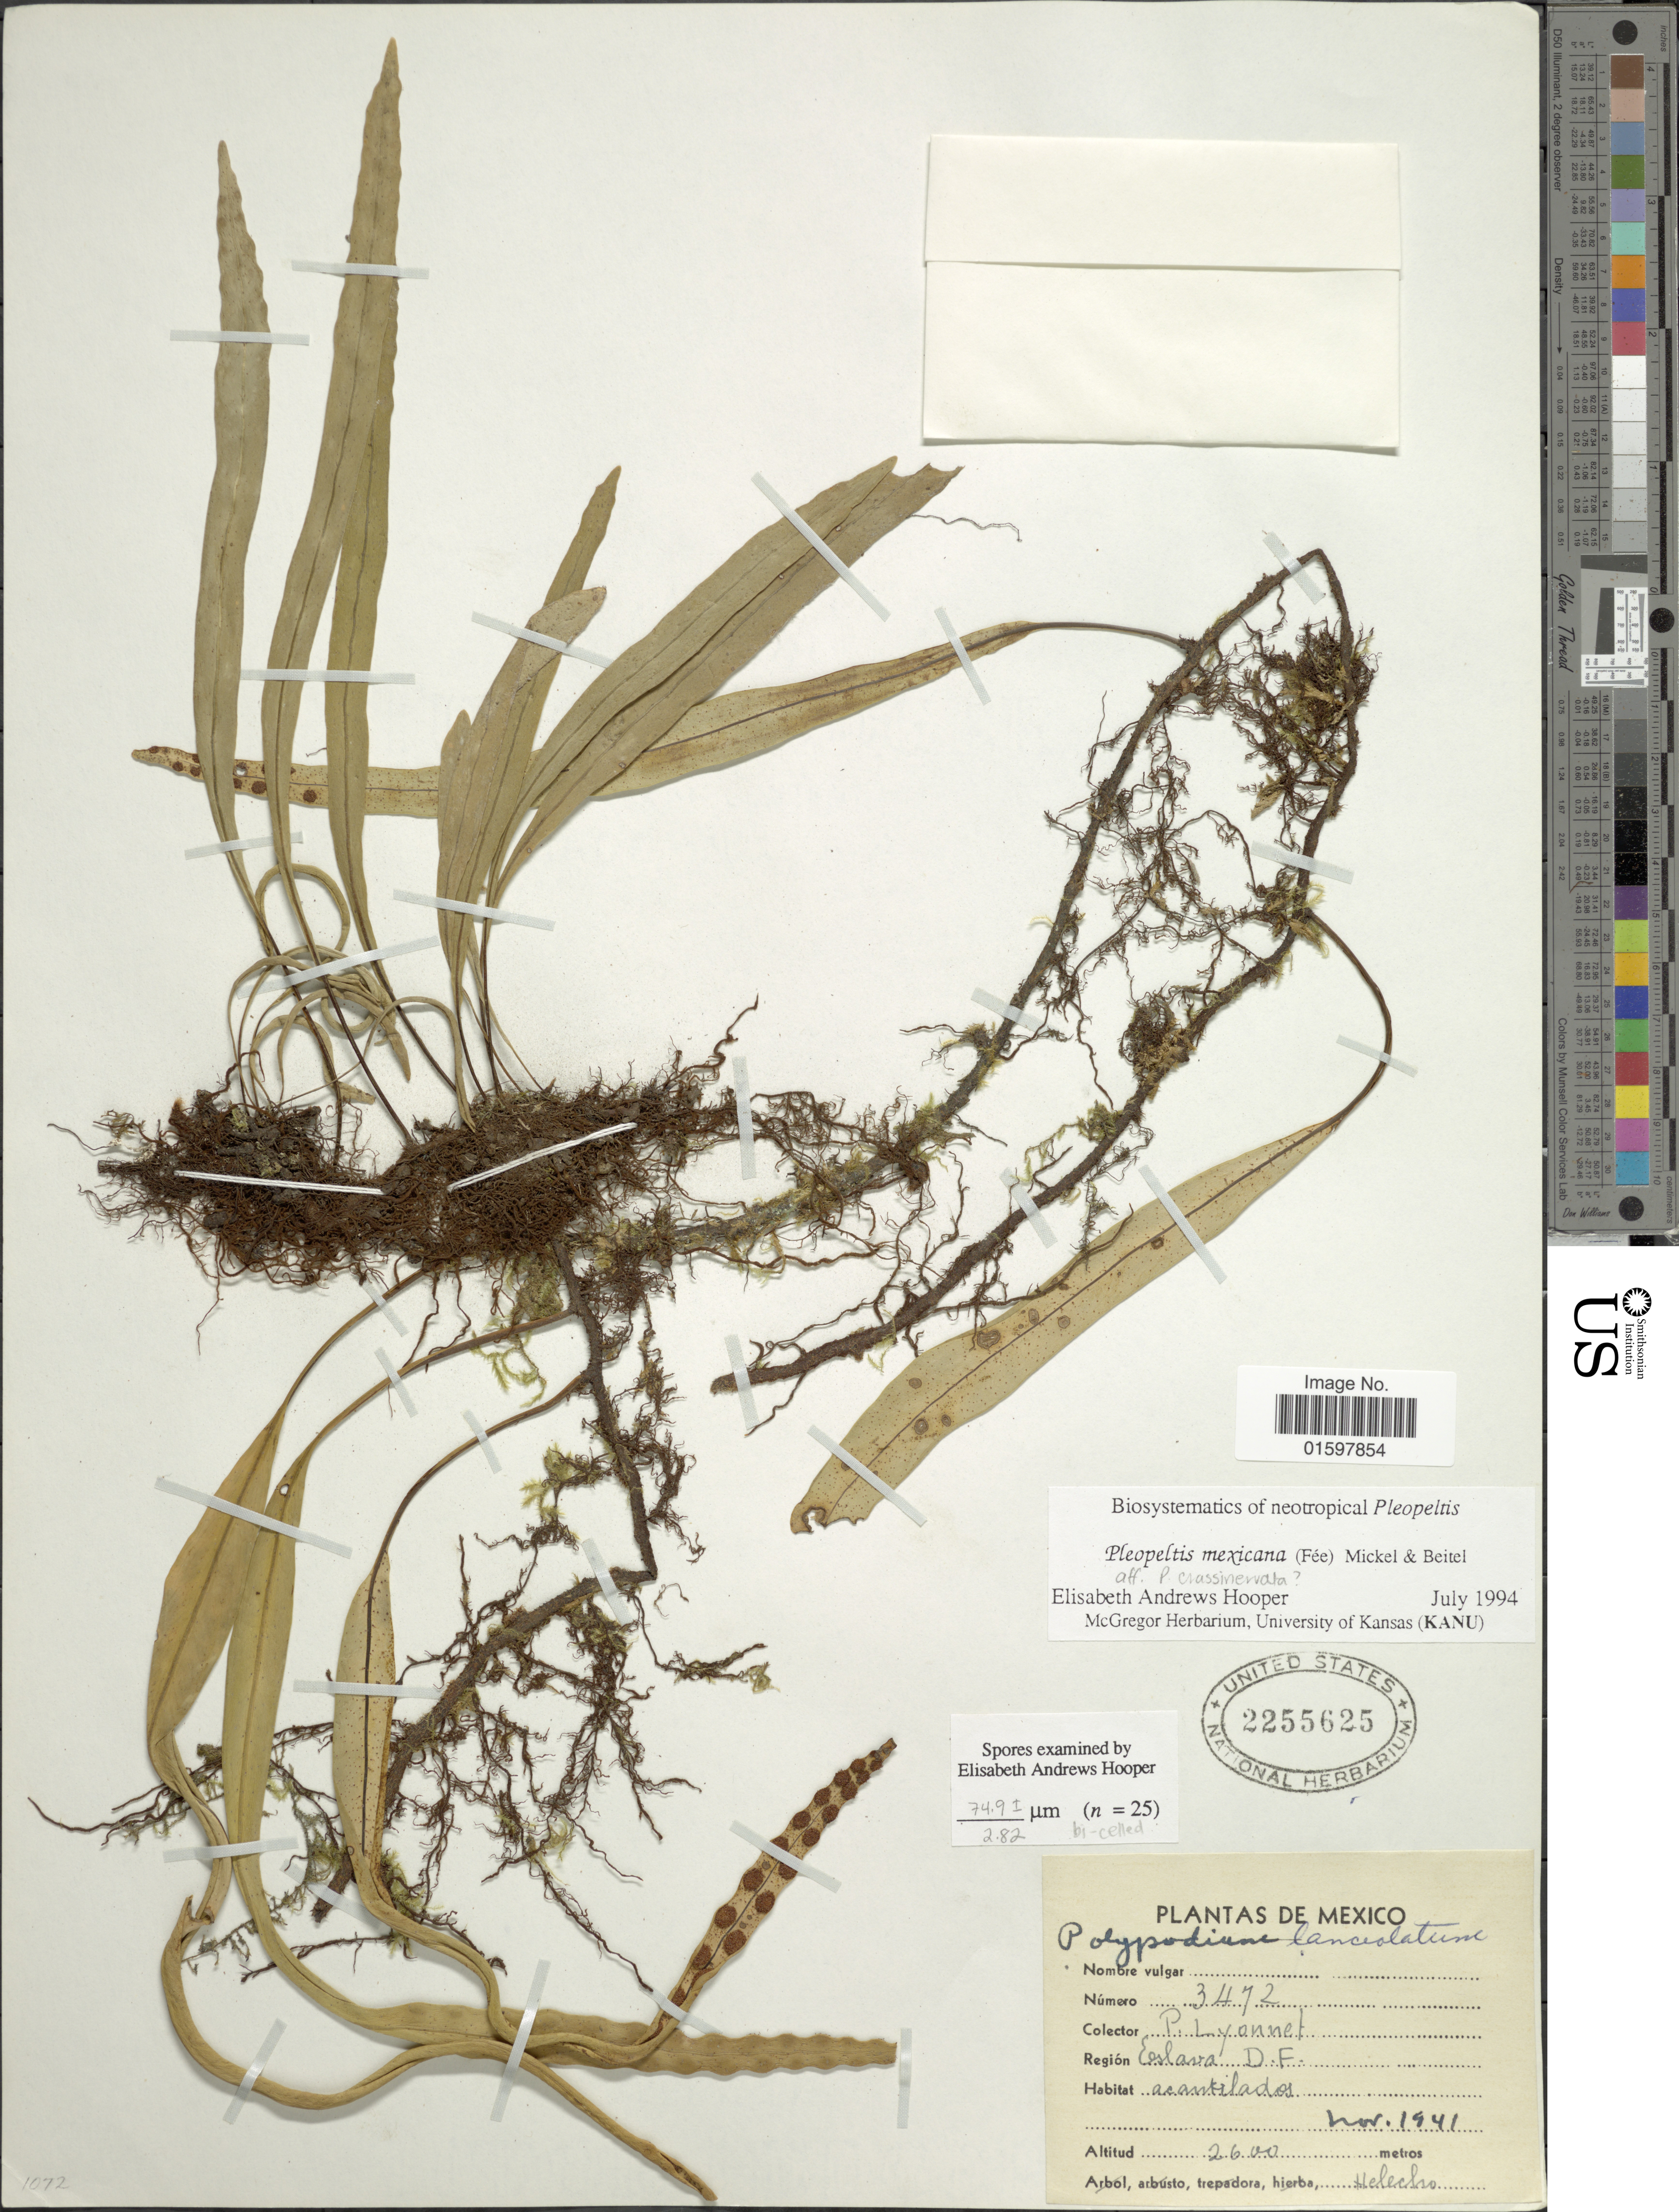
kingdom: Plantae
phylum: Tracheophyta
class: Polypodiopsida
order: Polypodiales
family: Polypodiaceae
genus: Pleopeltis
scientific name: Pleopeltis mexicana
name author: (Fée) Mickel & Beitel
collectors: P. Lyonnet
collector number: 3472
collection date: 1941-11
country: Mexico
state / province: Distrito Federal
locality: Eslava D.F., acantilada.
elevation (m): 2600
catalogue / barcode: US 2255625